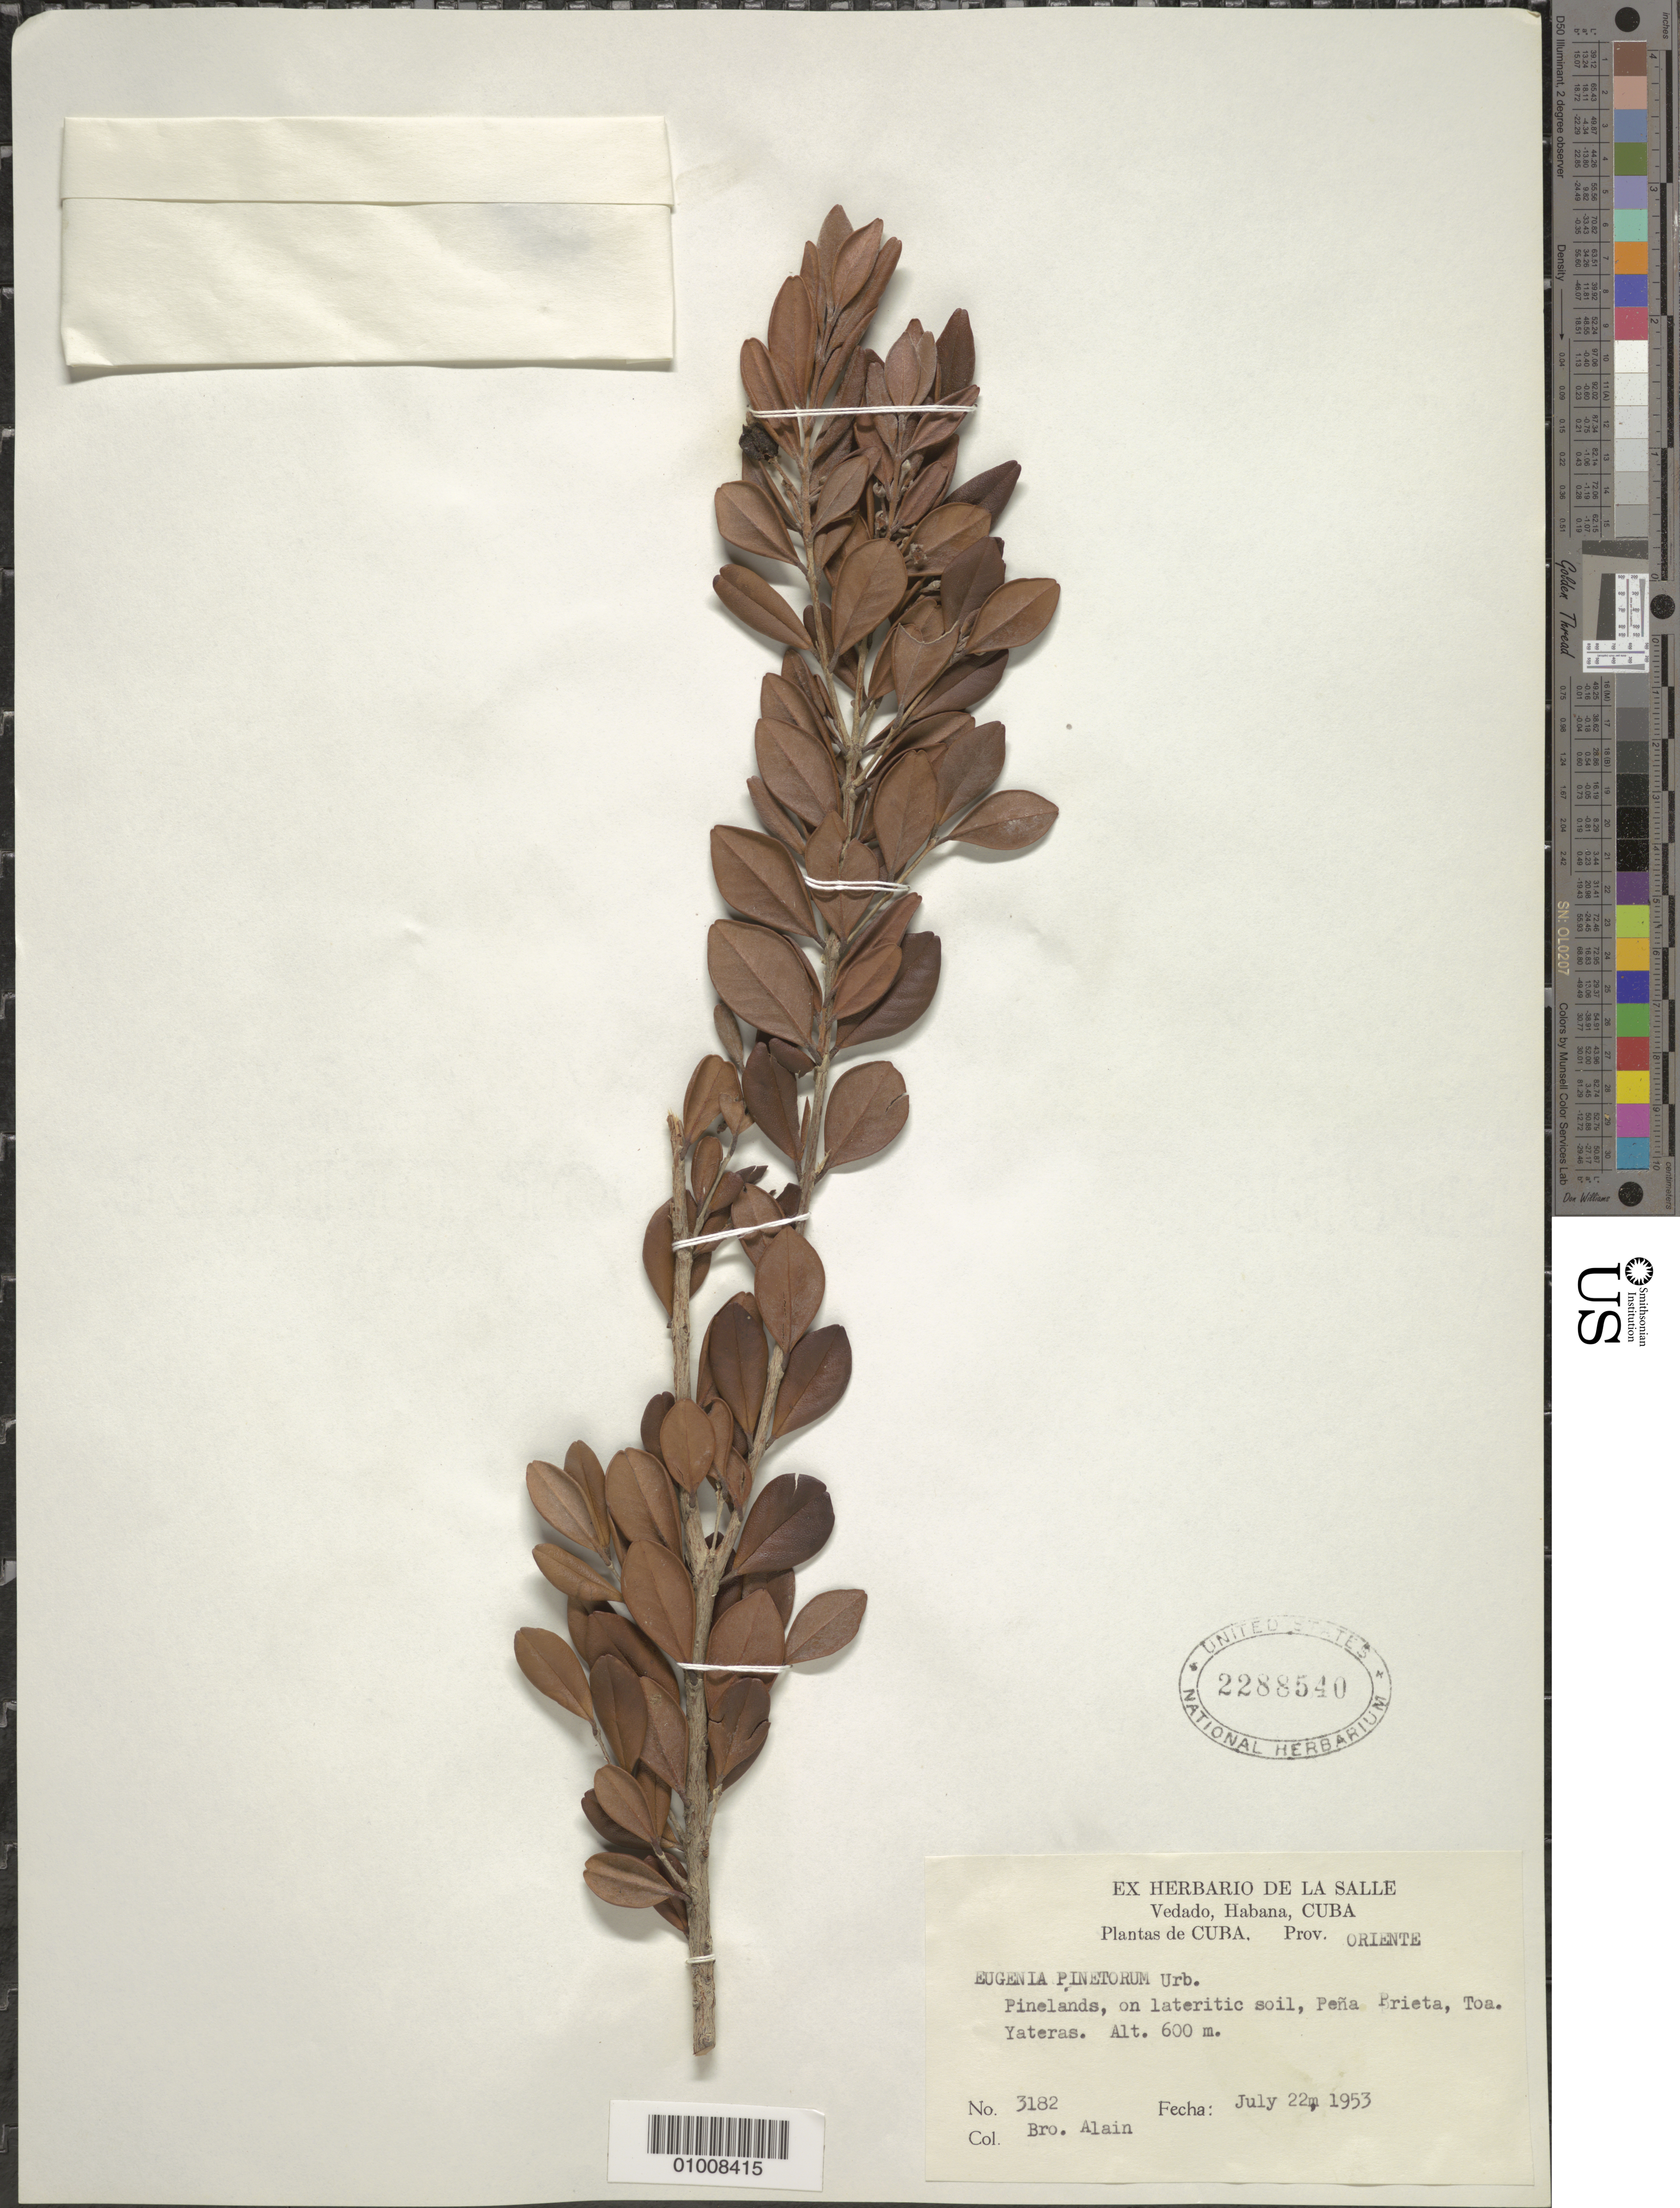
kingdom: Plantae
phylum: Tracheophyta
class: Magnoliopsida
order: Myrtales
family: Myrtaceae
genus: Eugenia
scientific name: Eugenia pinetorum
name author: Urb.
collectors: A. H. Liogier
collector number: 3182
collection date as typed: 22 Jul 1953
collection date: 1953-07-22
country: Cuba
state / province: Oriente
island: Cuba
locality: Pinelands, Peña Prieta, Toa Yateras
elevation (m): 600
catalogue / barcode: US 2288540